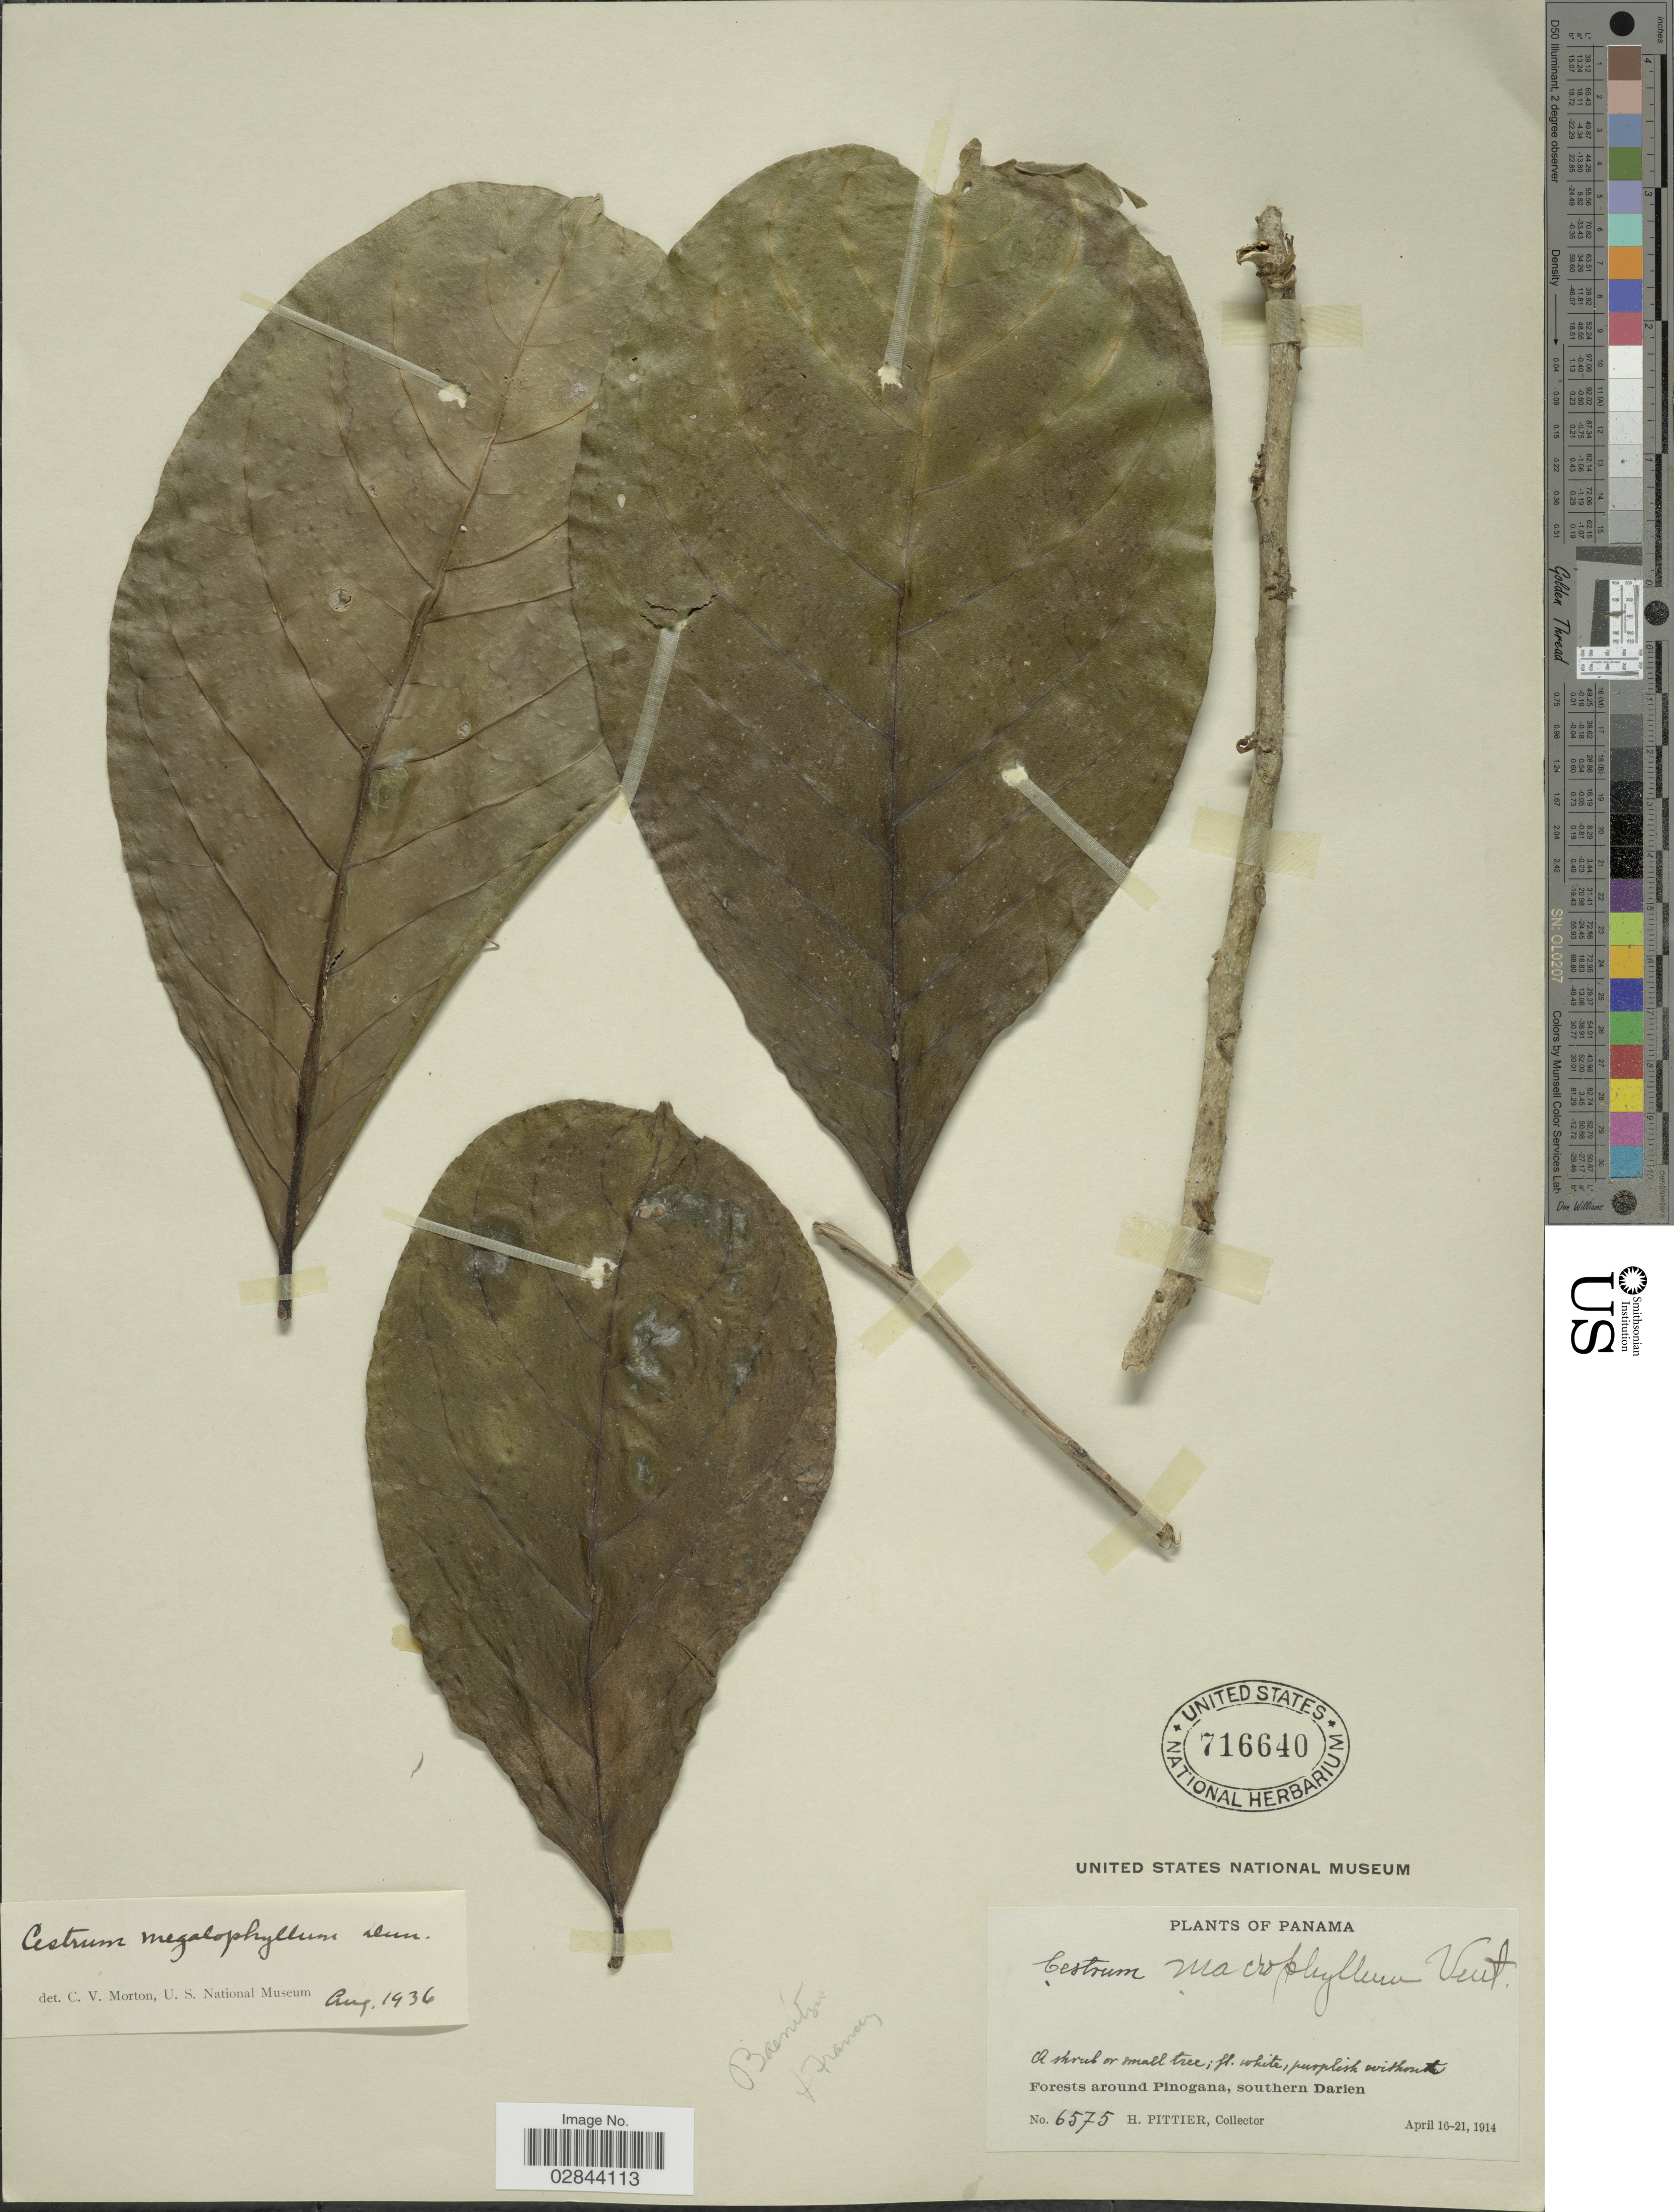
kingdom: Plantae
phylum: Tracheophyta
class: Magnoliopsida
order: Solanales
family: Solanaceae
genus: Cestrum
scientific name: Cestrum schlechtendahlii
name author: G. Don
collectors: H. F. Pittier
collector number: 6575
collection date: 1914-04-16/1914-04-21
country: Panama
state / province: Darién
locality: Forests around Pinogana, southern Darien.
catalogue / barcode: US 716640